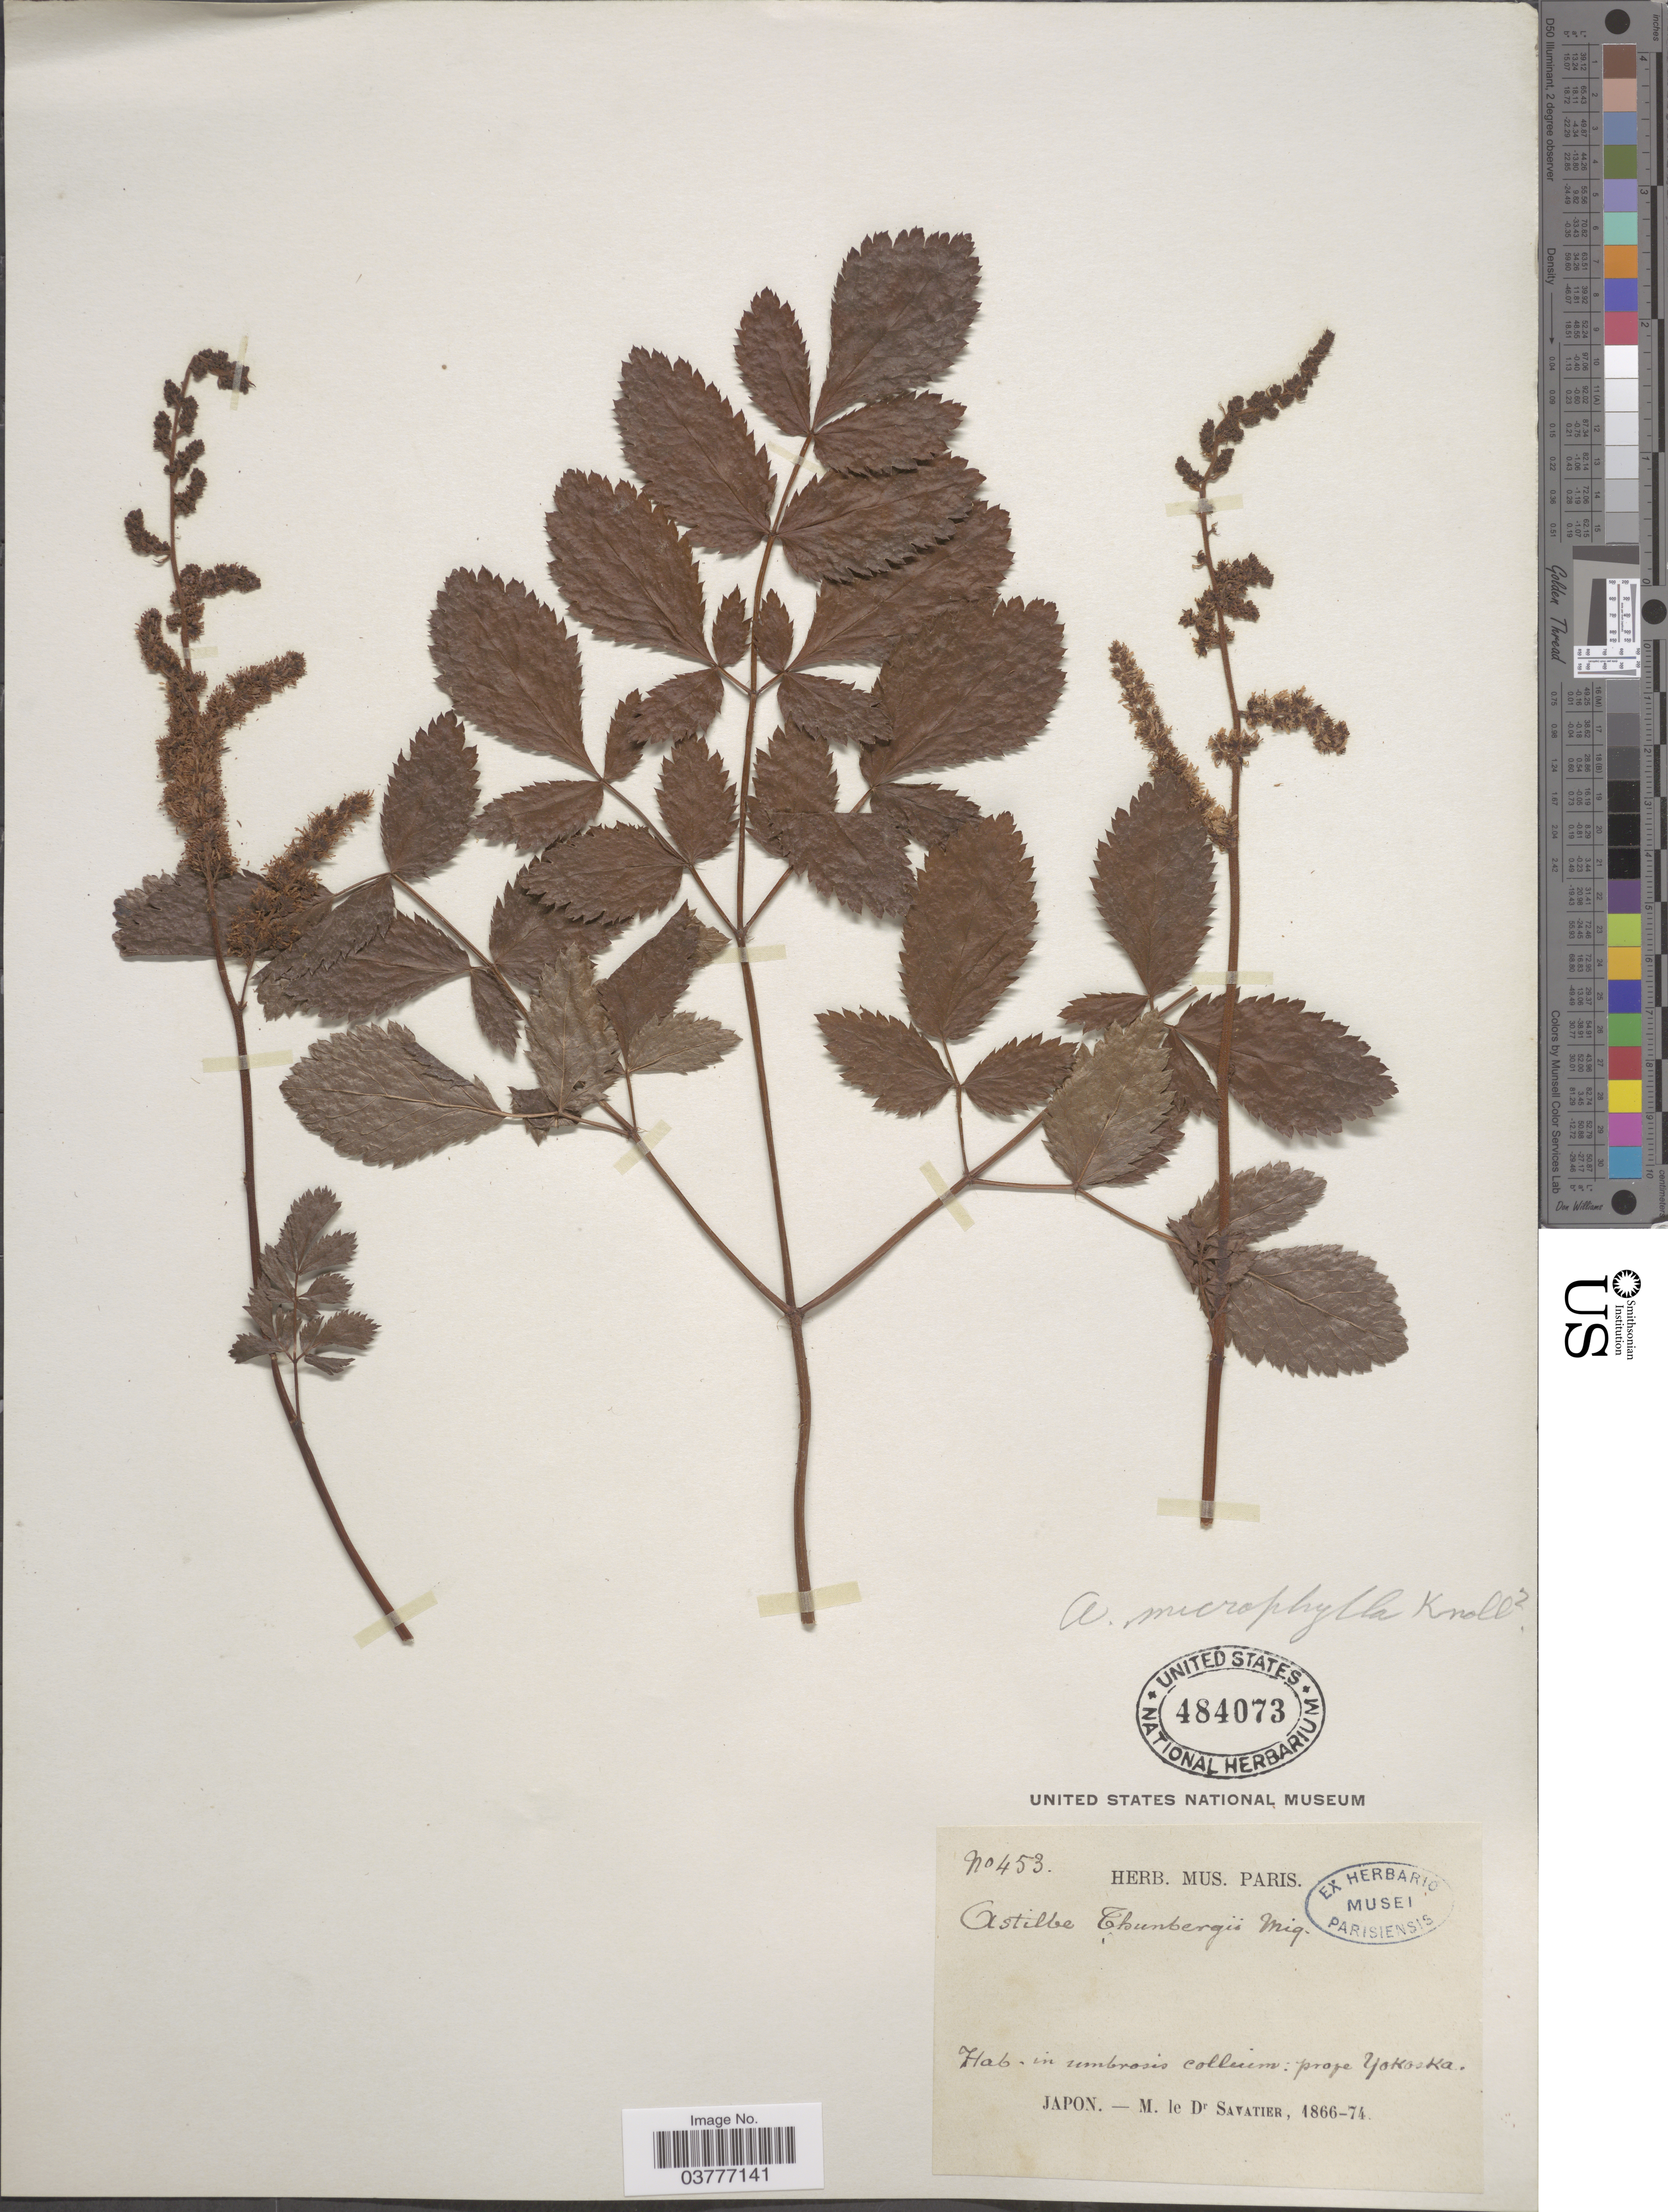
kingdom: Plantae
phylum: Tracheophyta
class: Magnoliopsida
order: Saxifragales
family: Saxifragaceae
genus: Astilbe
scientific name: Astilbe microphylla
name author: Knoll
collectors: M. Savatier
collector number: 453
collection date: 1866/1874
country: Japan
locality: In umbrosis collium: prope Yokoska.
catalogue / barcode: US 484073